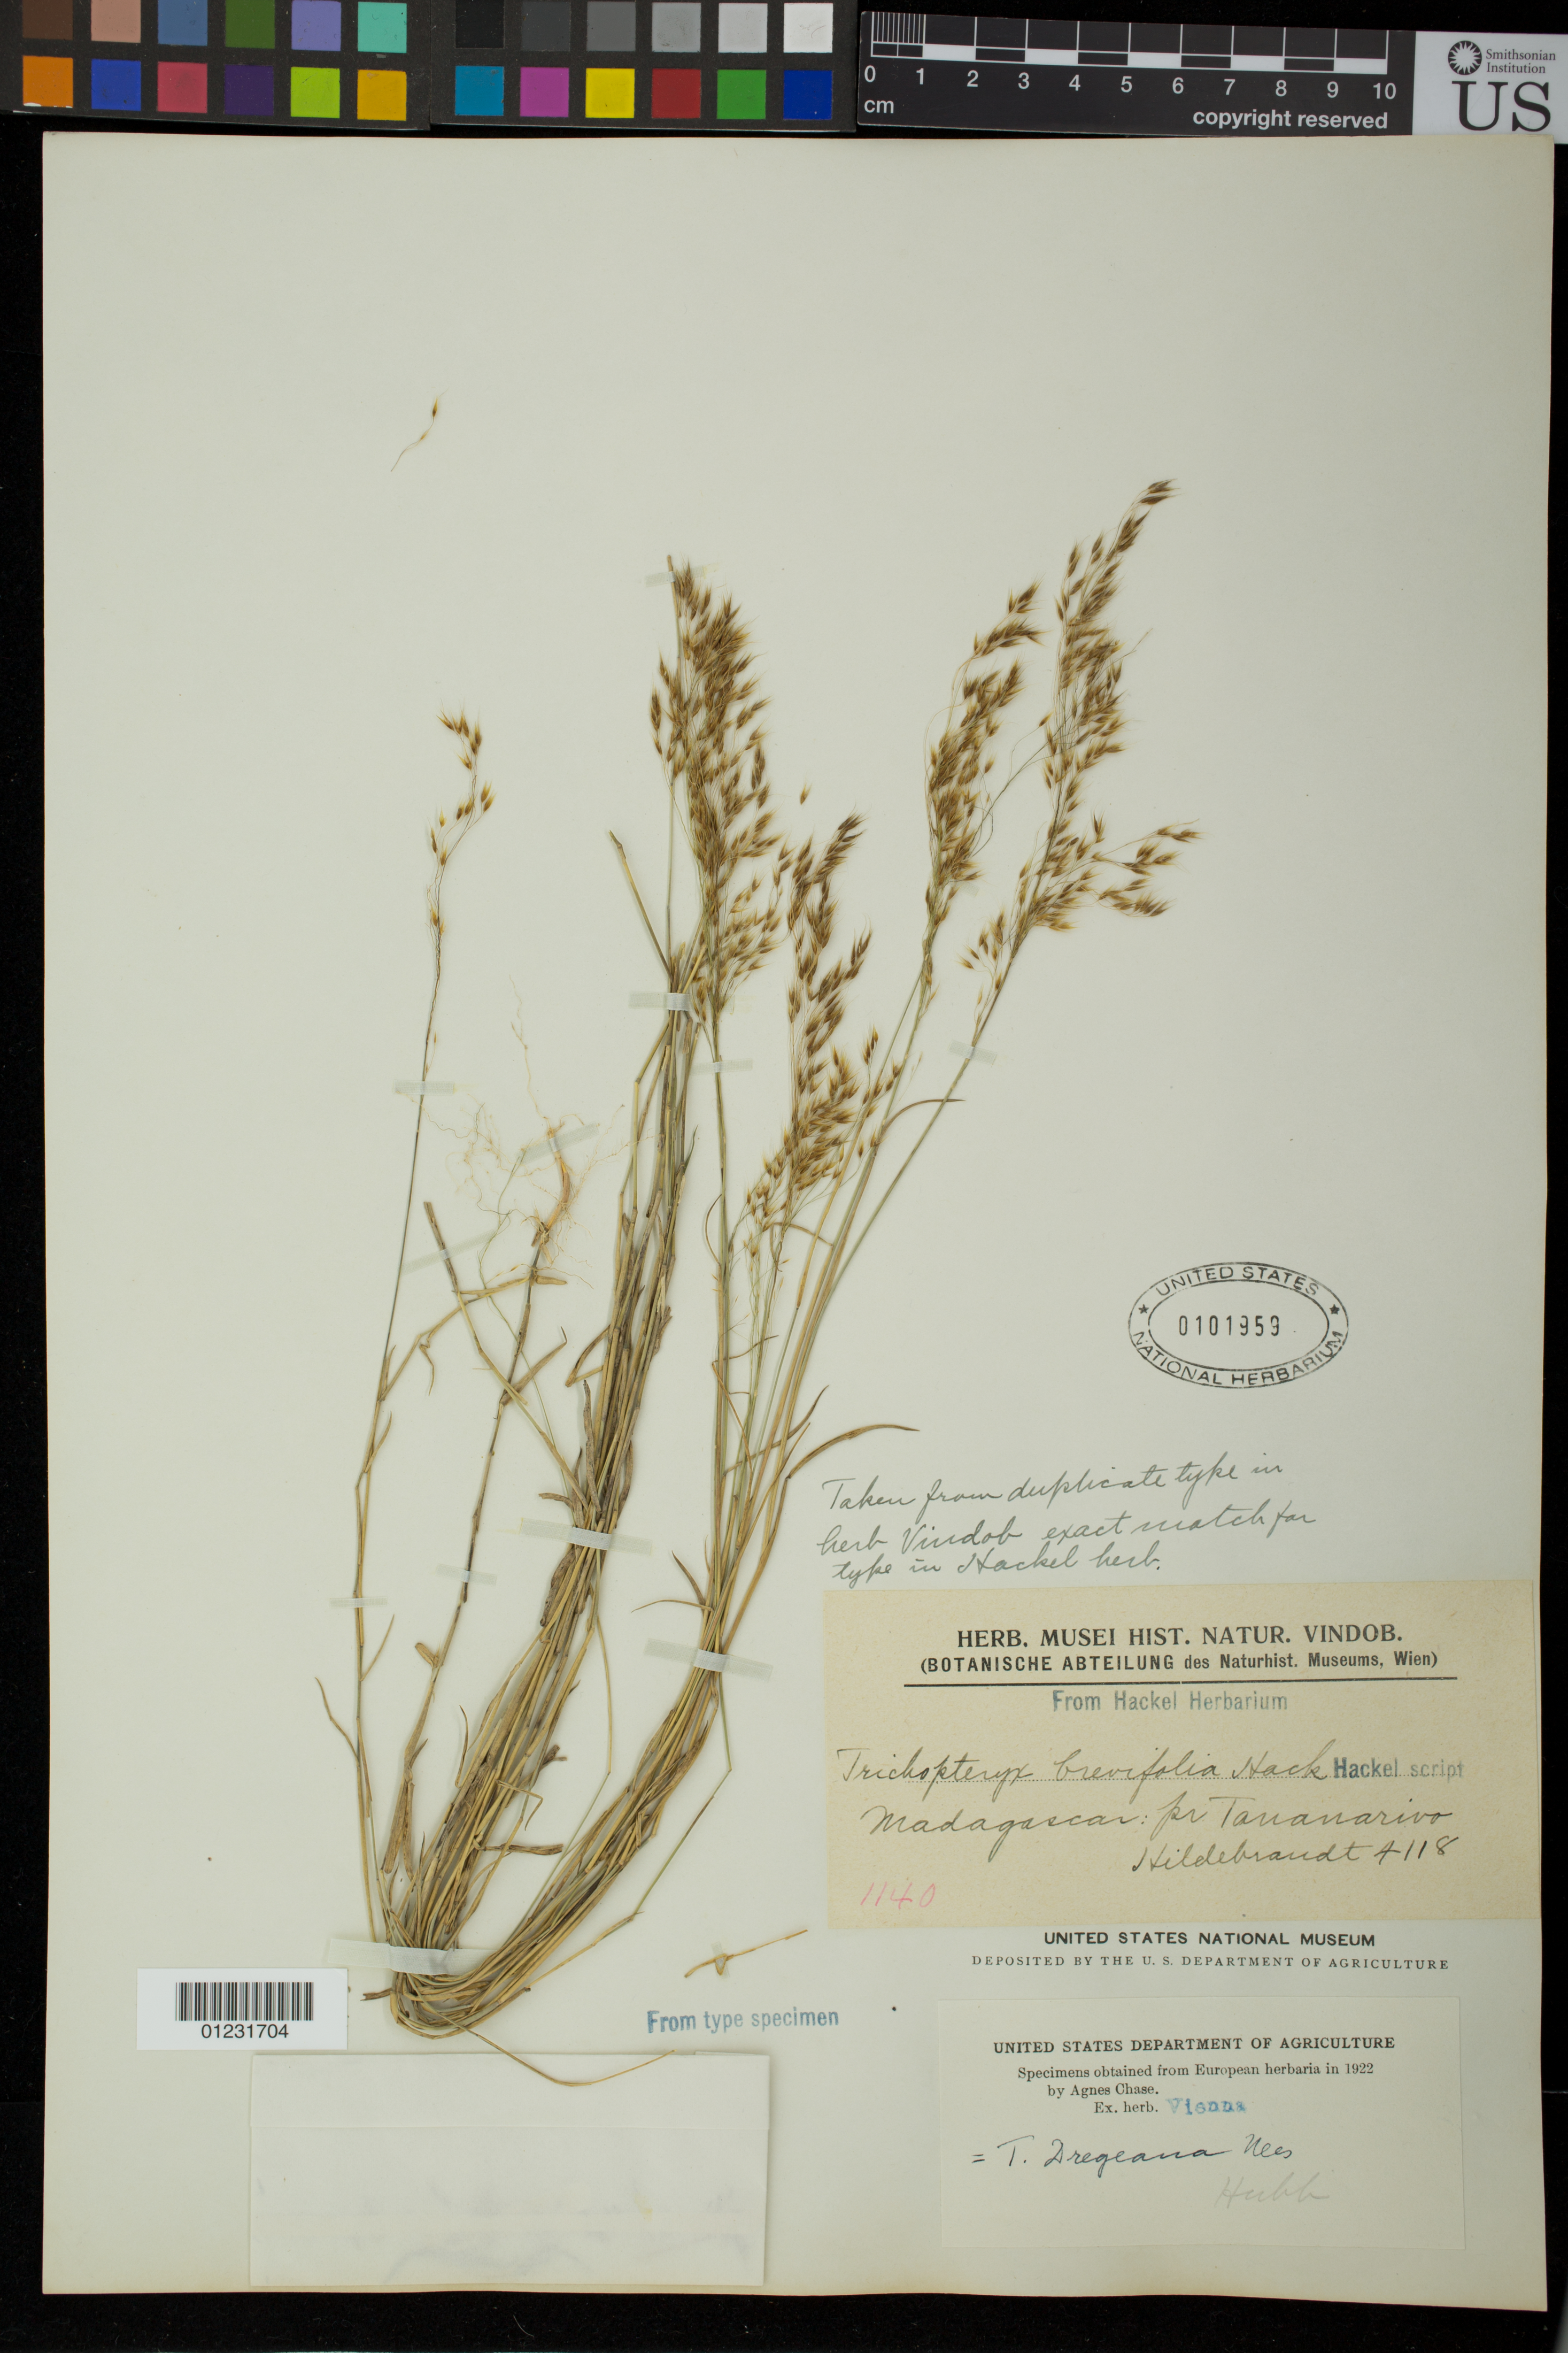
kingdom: Plantae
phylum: Tracheophyta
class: Liliopsida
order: Poales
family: Poaceae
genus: Trichopteryx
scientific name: Trichopteryx brevifolia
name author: Hack.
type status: Type Collection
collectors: J. Hildebrandt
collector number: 4118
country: Madagascar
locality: Tananarivo.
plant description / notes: Fragmentary material of type specimen ex herb. Vienna.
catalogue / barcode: US 101959